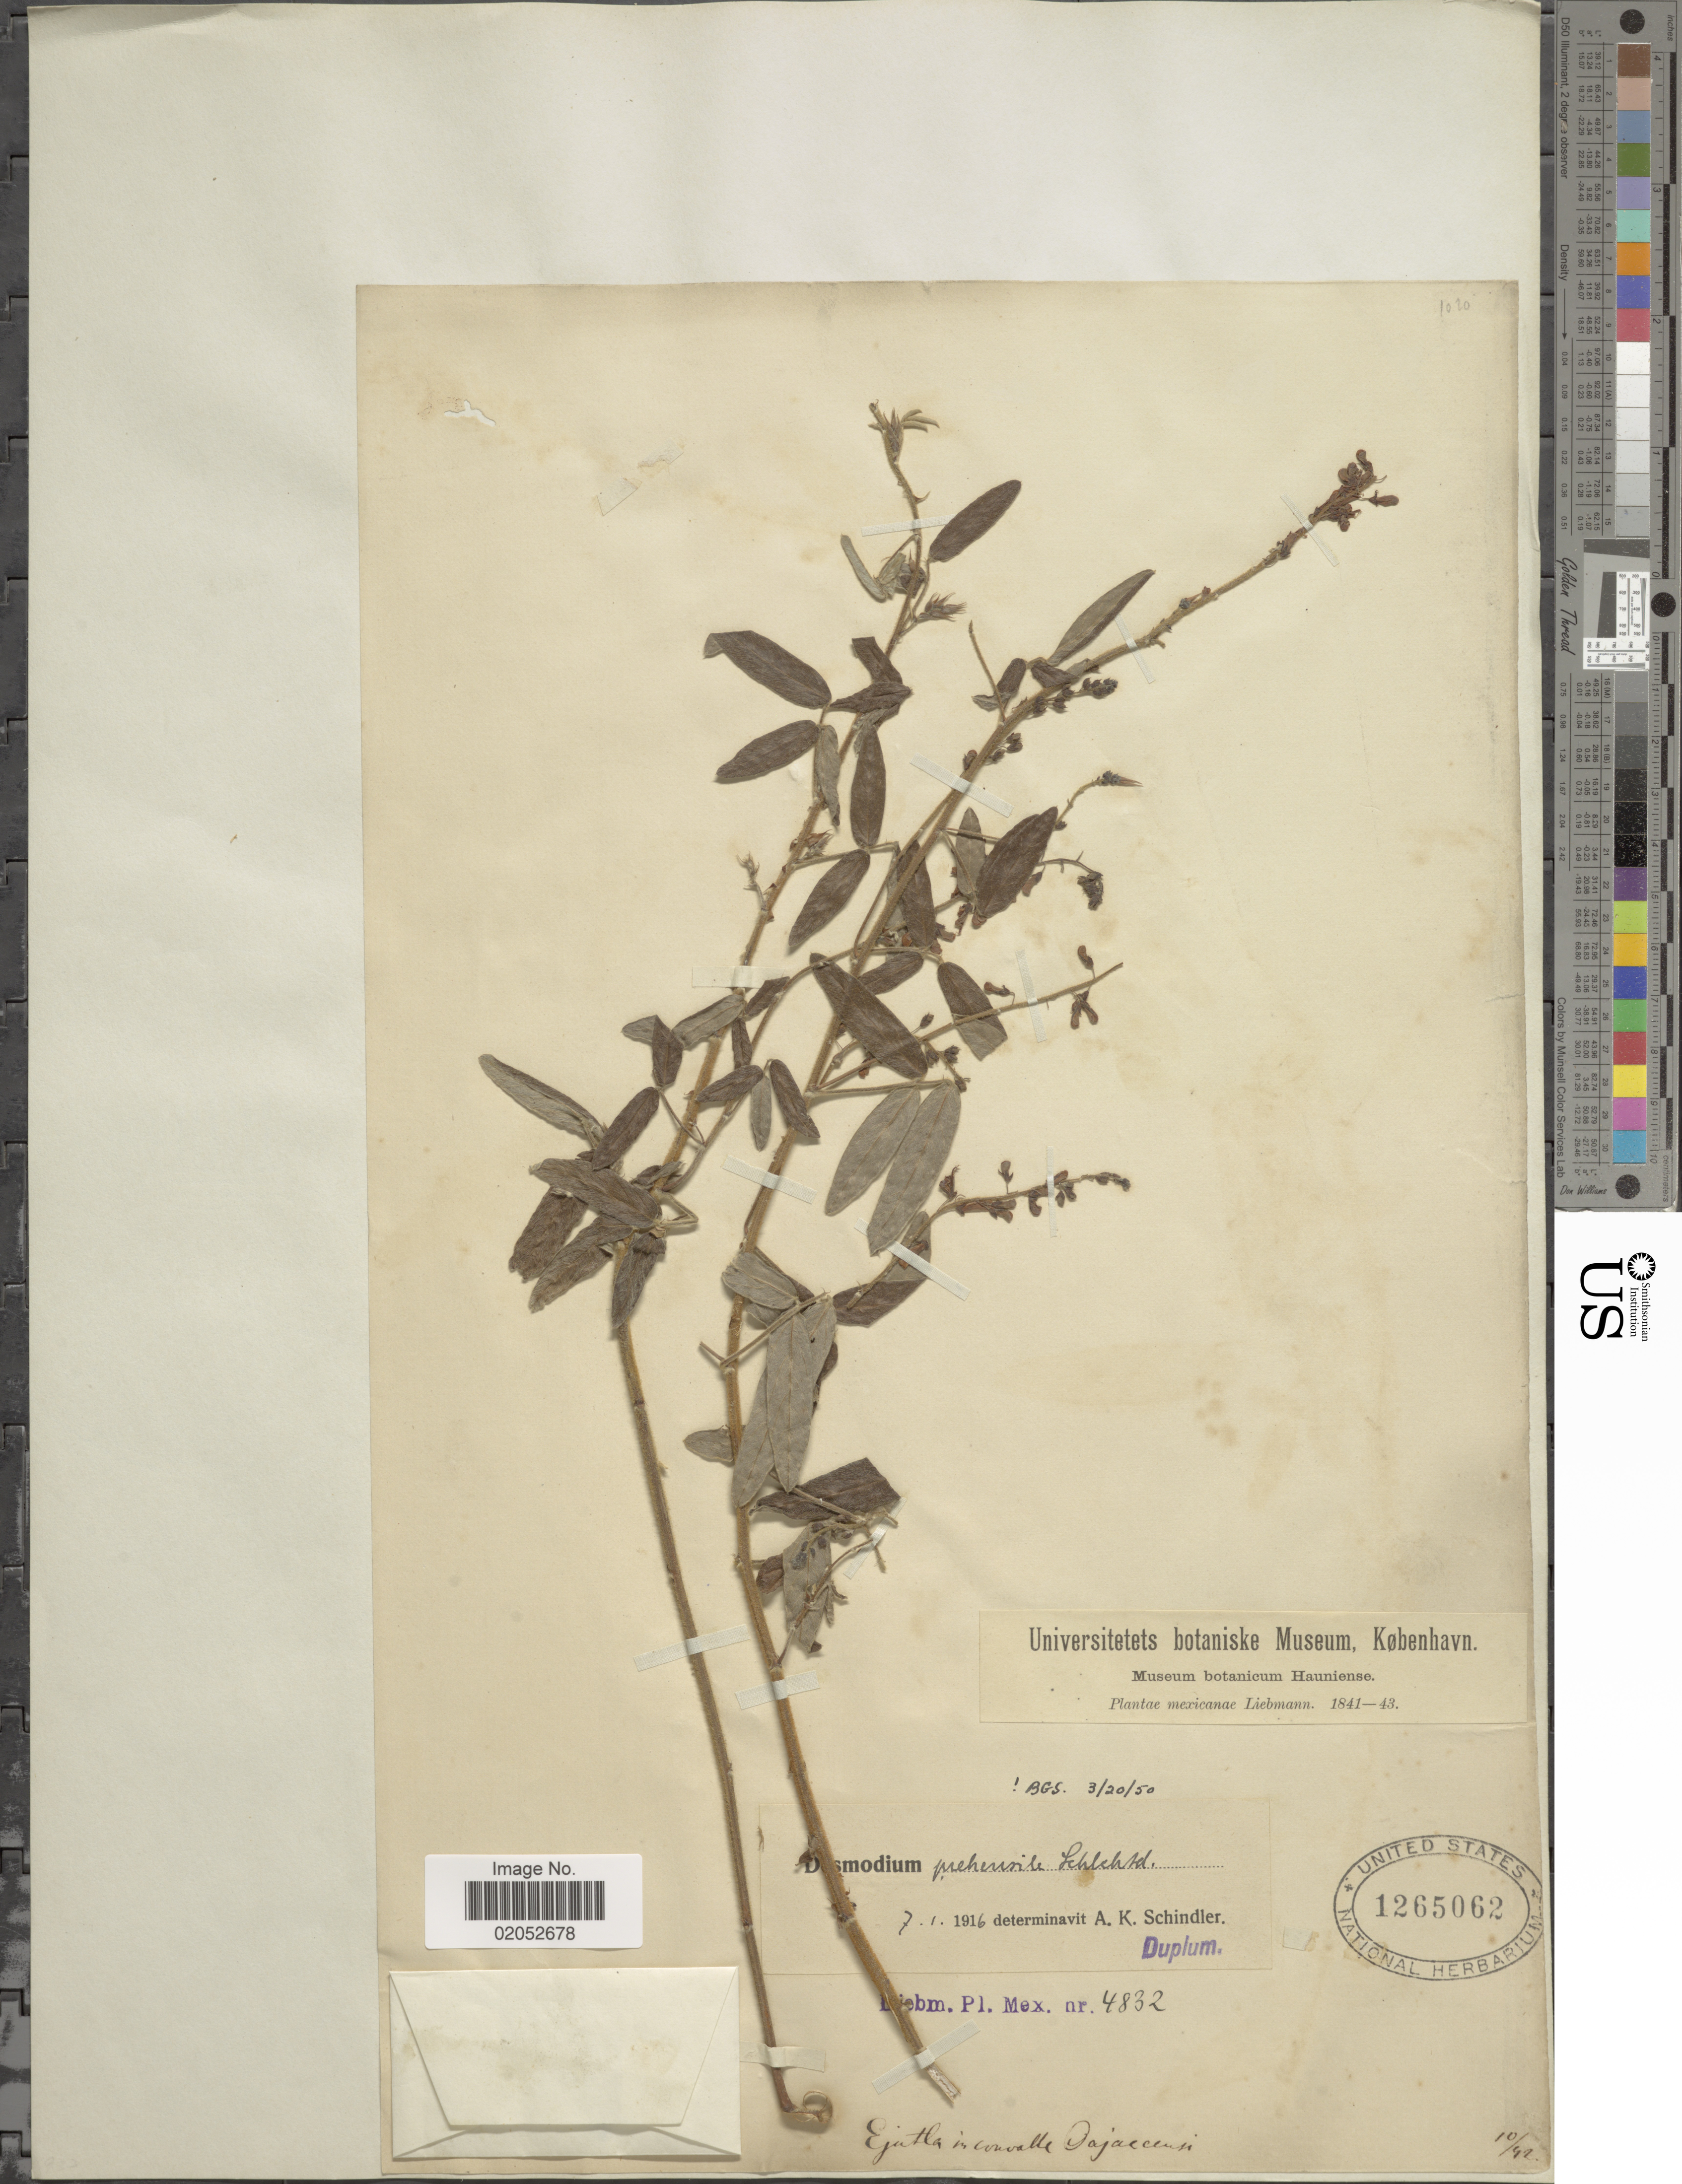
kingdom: Plantae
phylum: Tracheophyta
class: Magnoliopsida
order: Fabales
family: Fabaceae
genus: Desmodium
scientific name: Desmodium prehensile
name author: Schltdl.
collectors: Liebmann, --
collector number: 4832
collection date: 1841/1843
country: Mexico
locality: Ejutla in convalle Oajacensi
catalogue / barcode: US 1265062